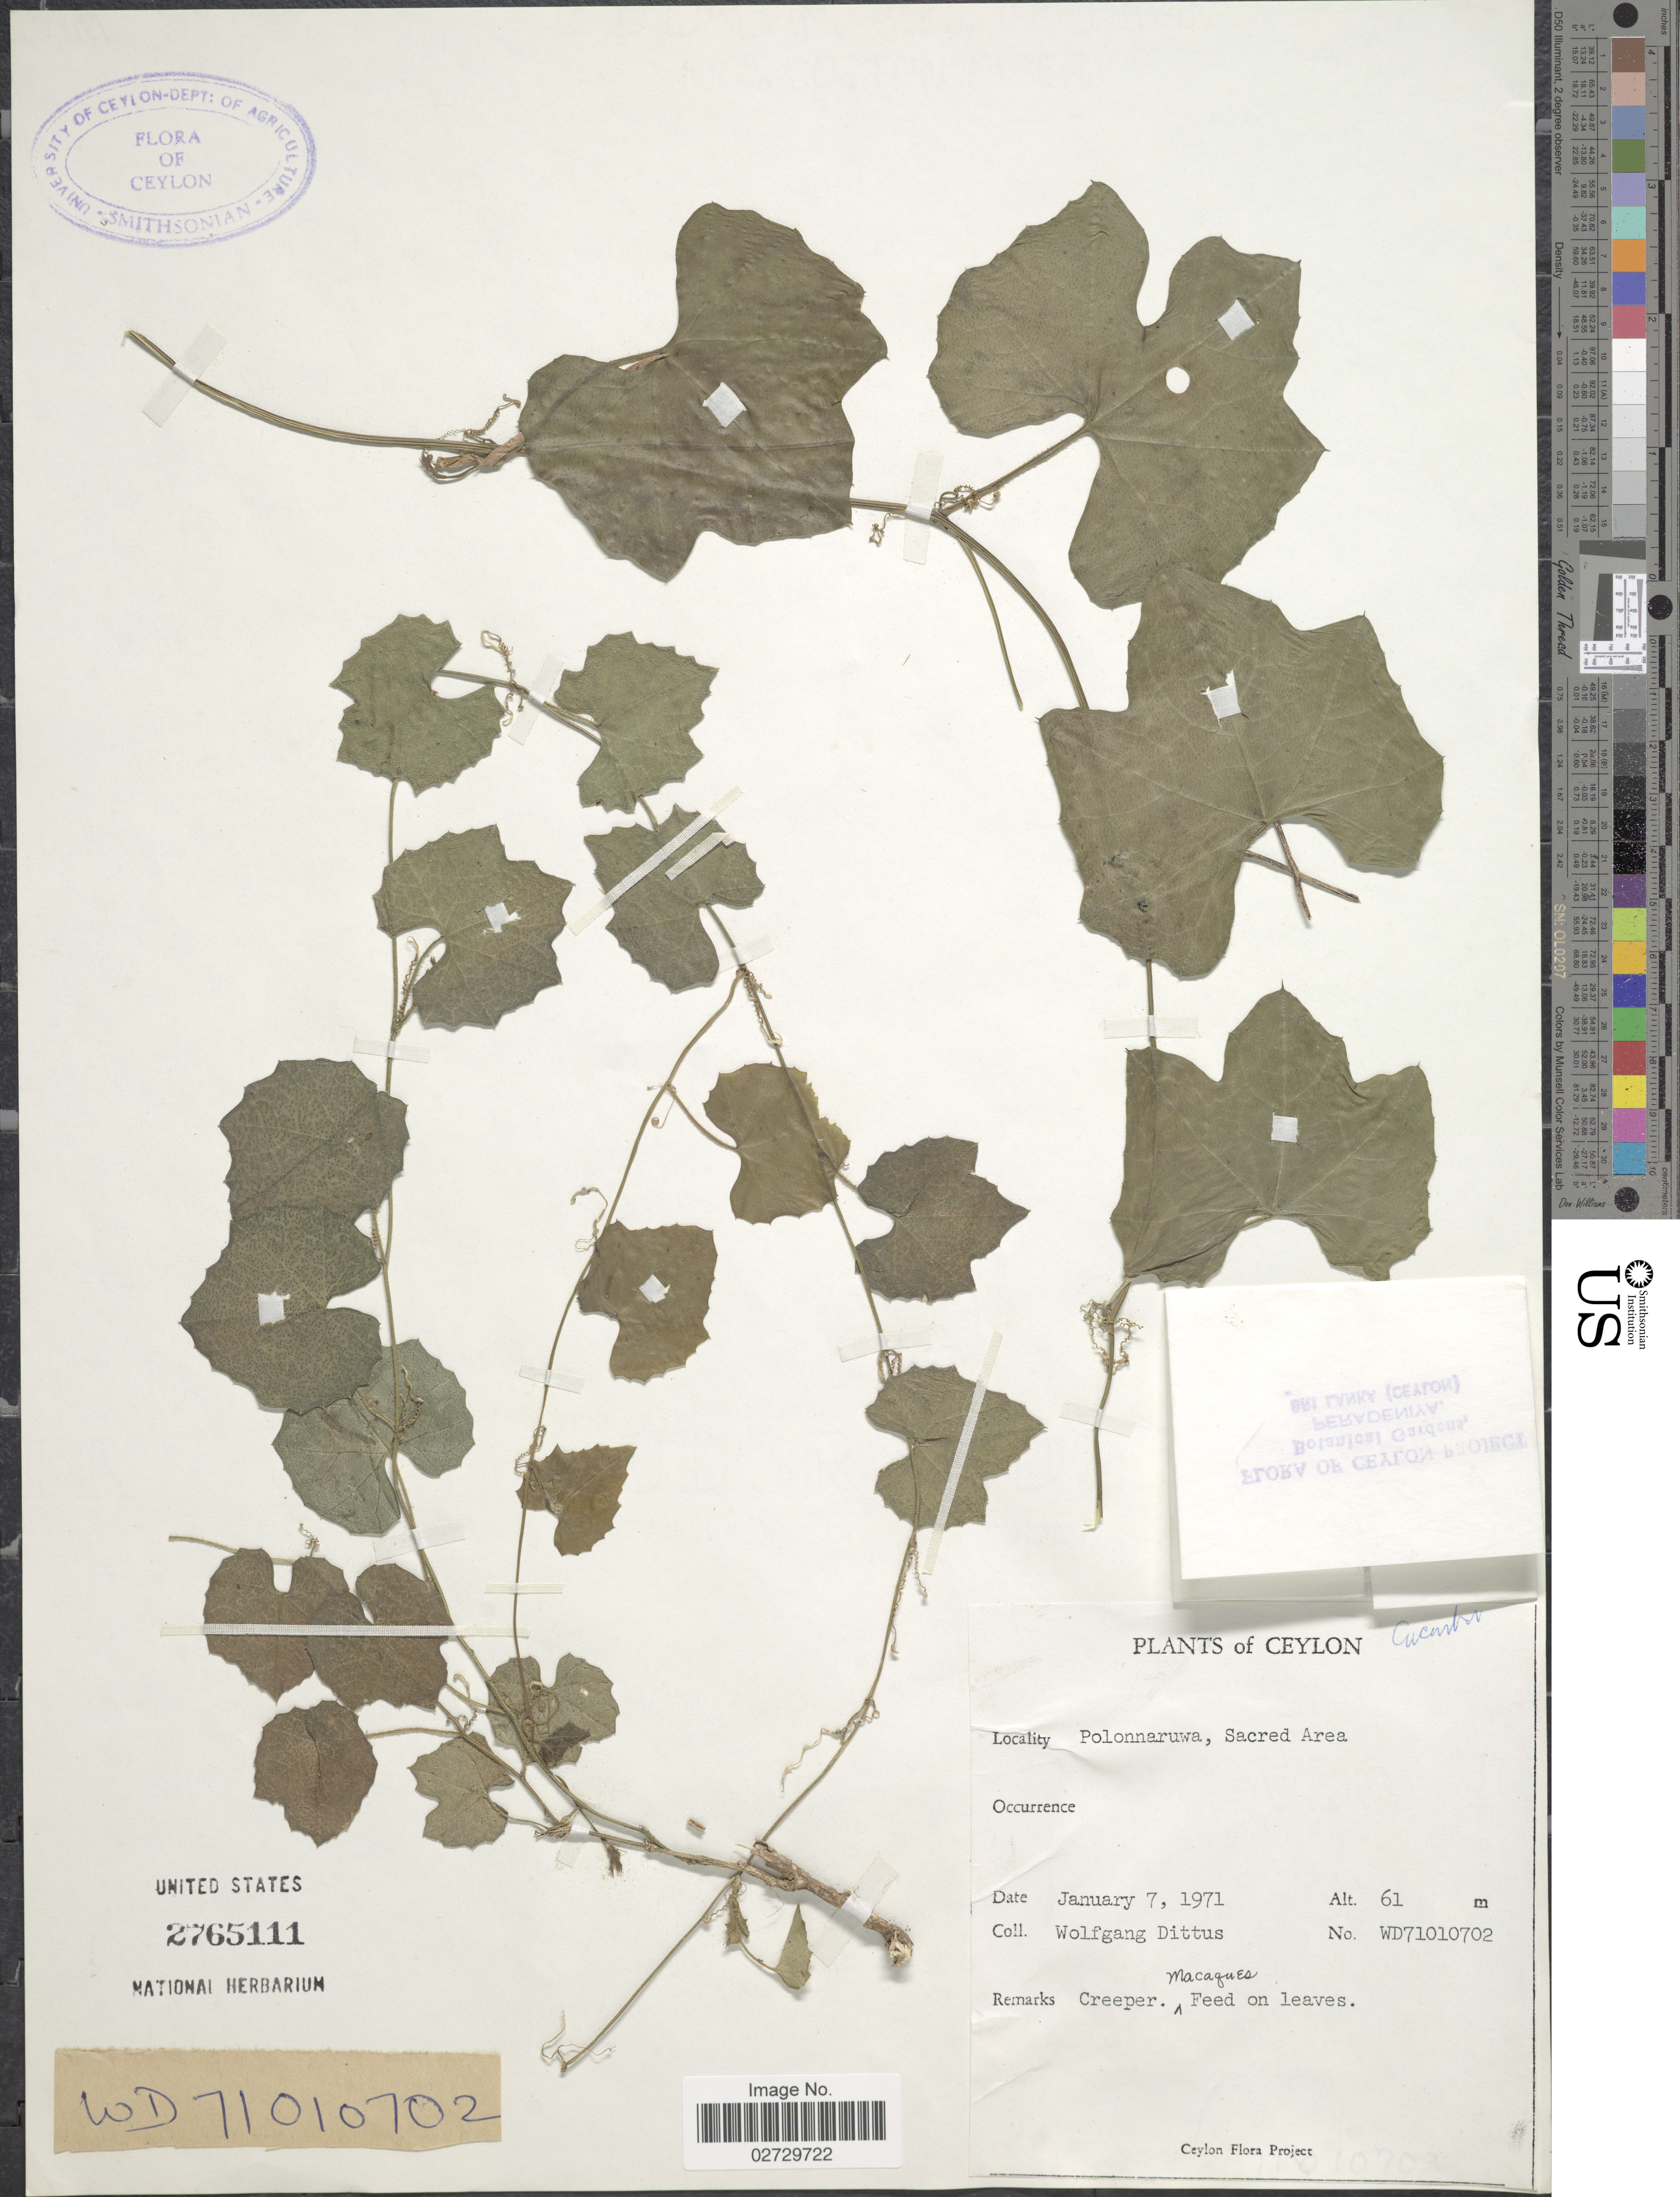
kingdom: Plantae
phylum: Tracheophyta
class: Magnoliopsida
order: Cucurbitales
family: Cucurbitaceae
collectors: W. Dittus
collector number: WD71010702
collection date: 1971-01-07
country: Sri Lanka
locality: Ceylon. Polonnaruwa, Sacred Area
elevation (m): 61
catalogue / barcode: US 2765111